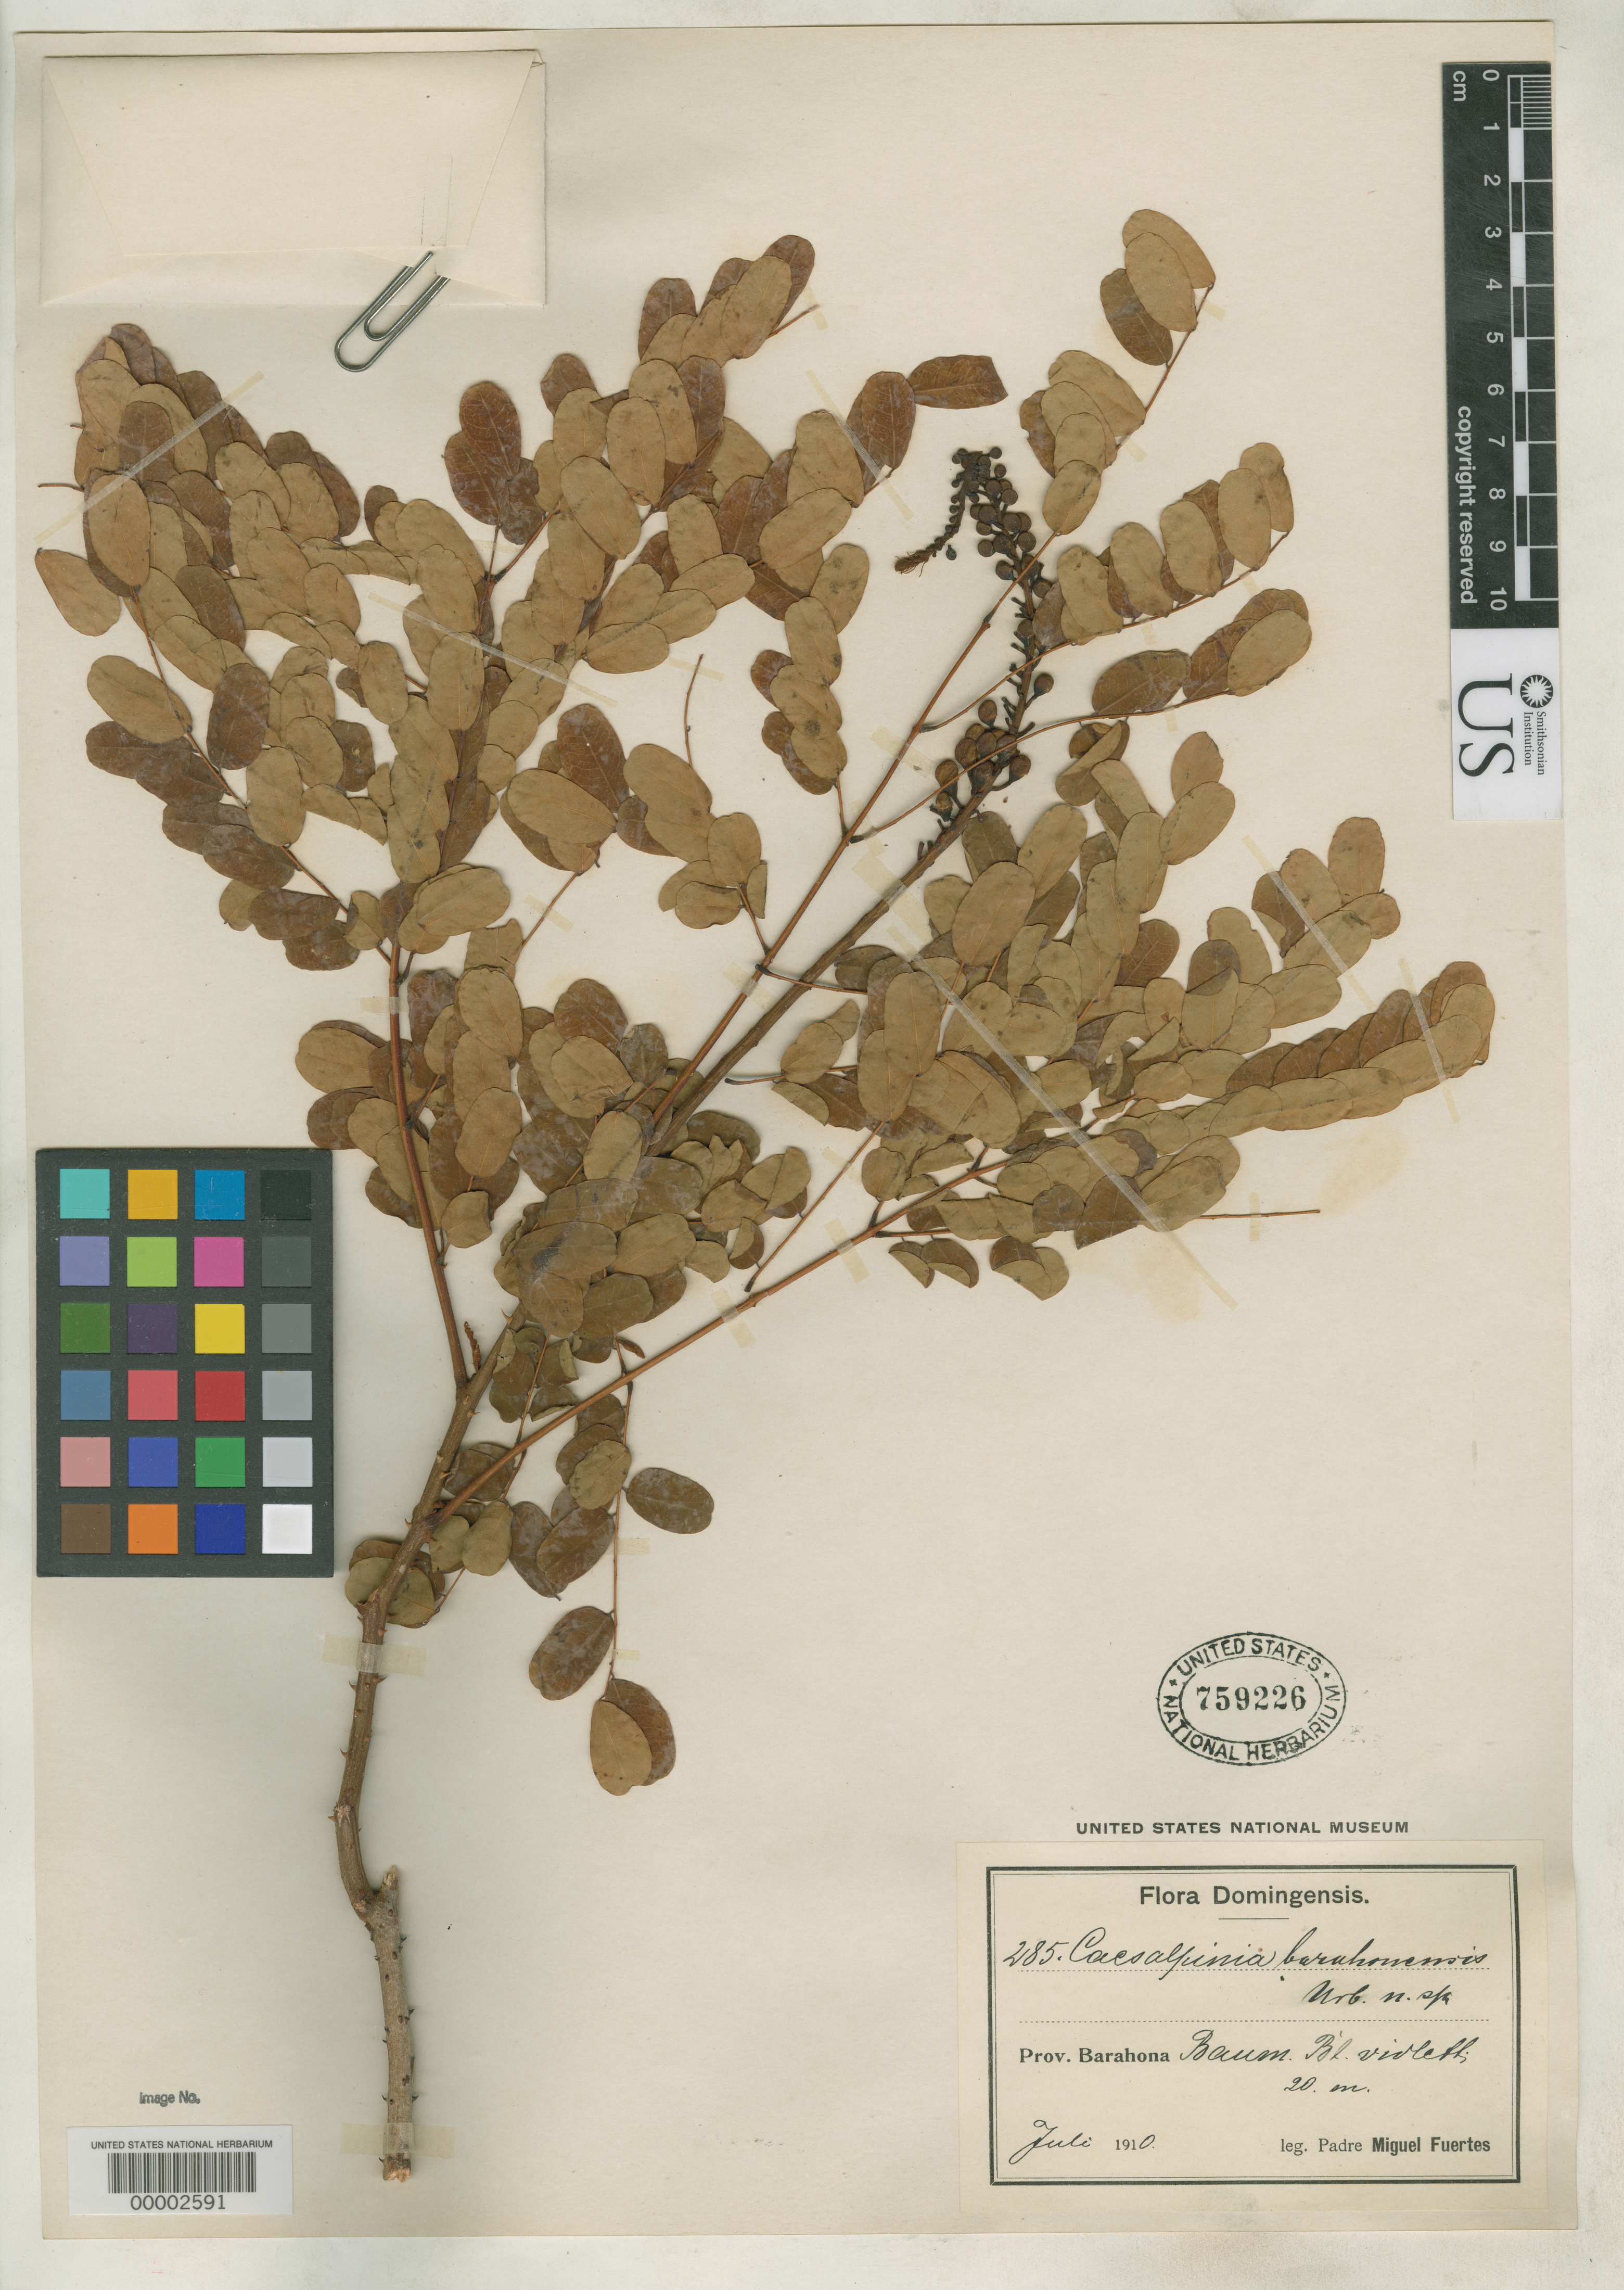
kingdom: Plantae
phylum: Tracheophyta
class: Magnoliopsida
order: Fabales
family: Fabaceae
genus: Caesalpinia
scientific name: Caesalpinia barahonensis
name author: Urb.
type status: Isotype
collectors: M. D. Fuertes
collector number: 285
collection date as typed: Jul 1910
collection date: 1910-07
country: Dominican Republic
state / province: Barahona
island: Hispaniola Island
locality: Barahona.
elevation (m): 20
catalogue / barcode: US 759226